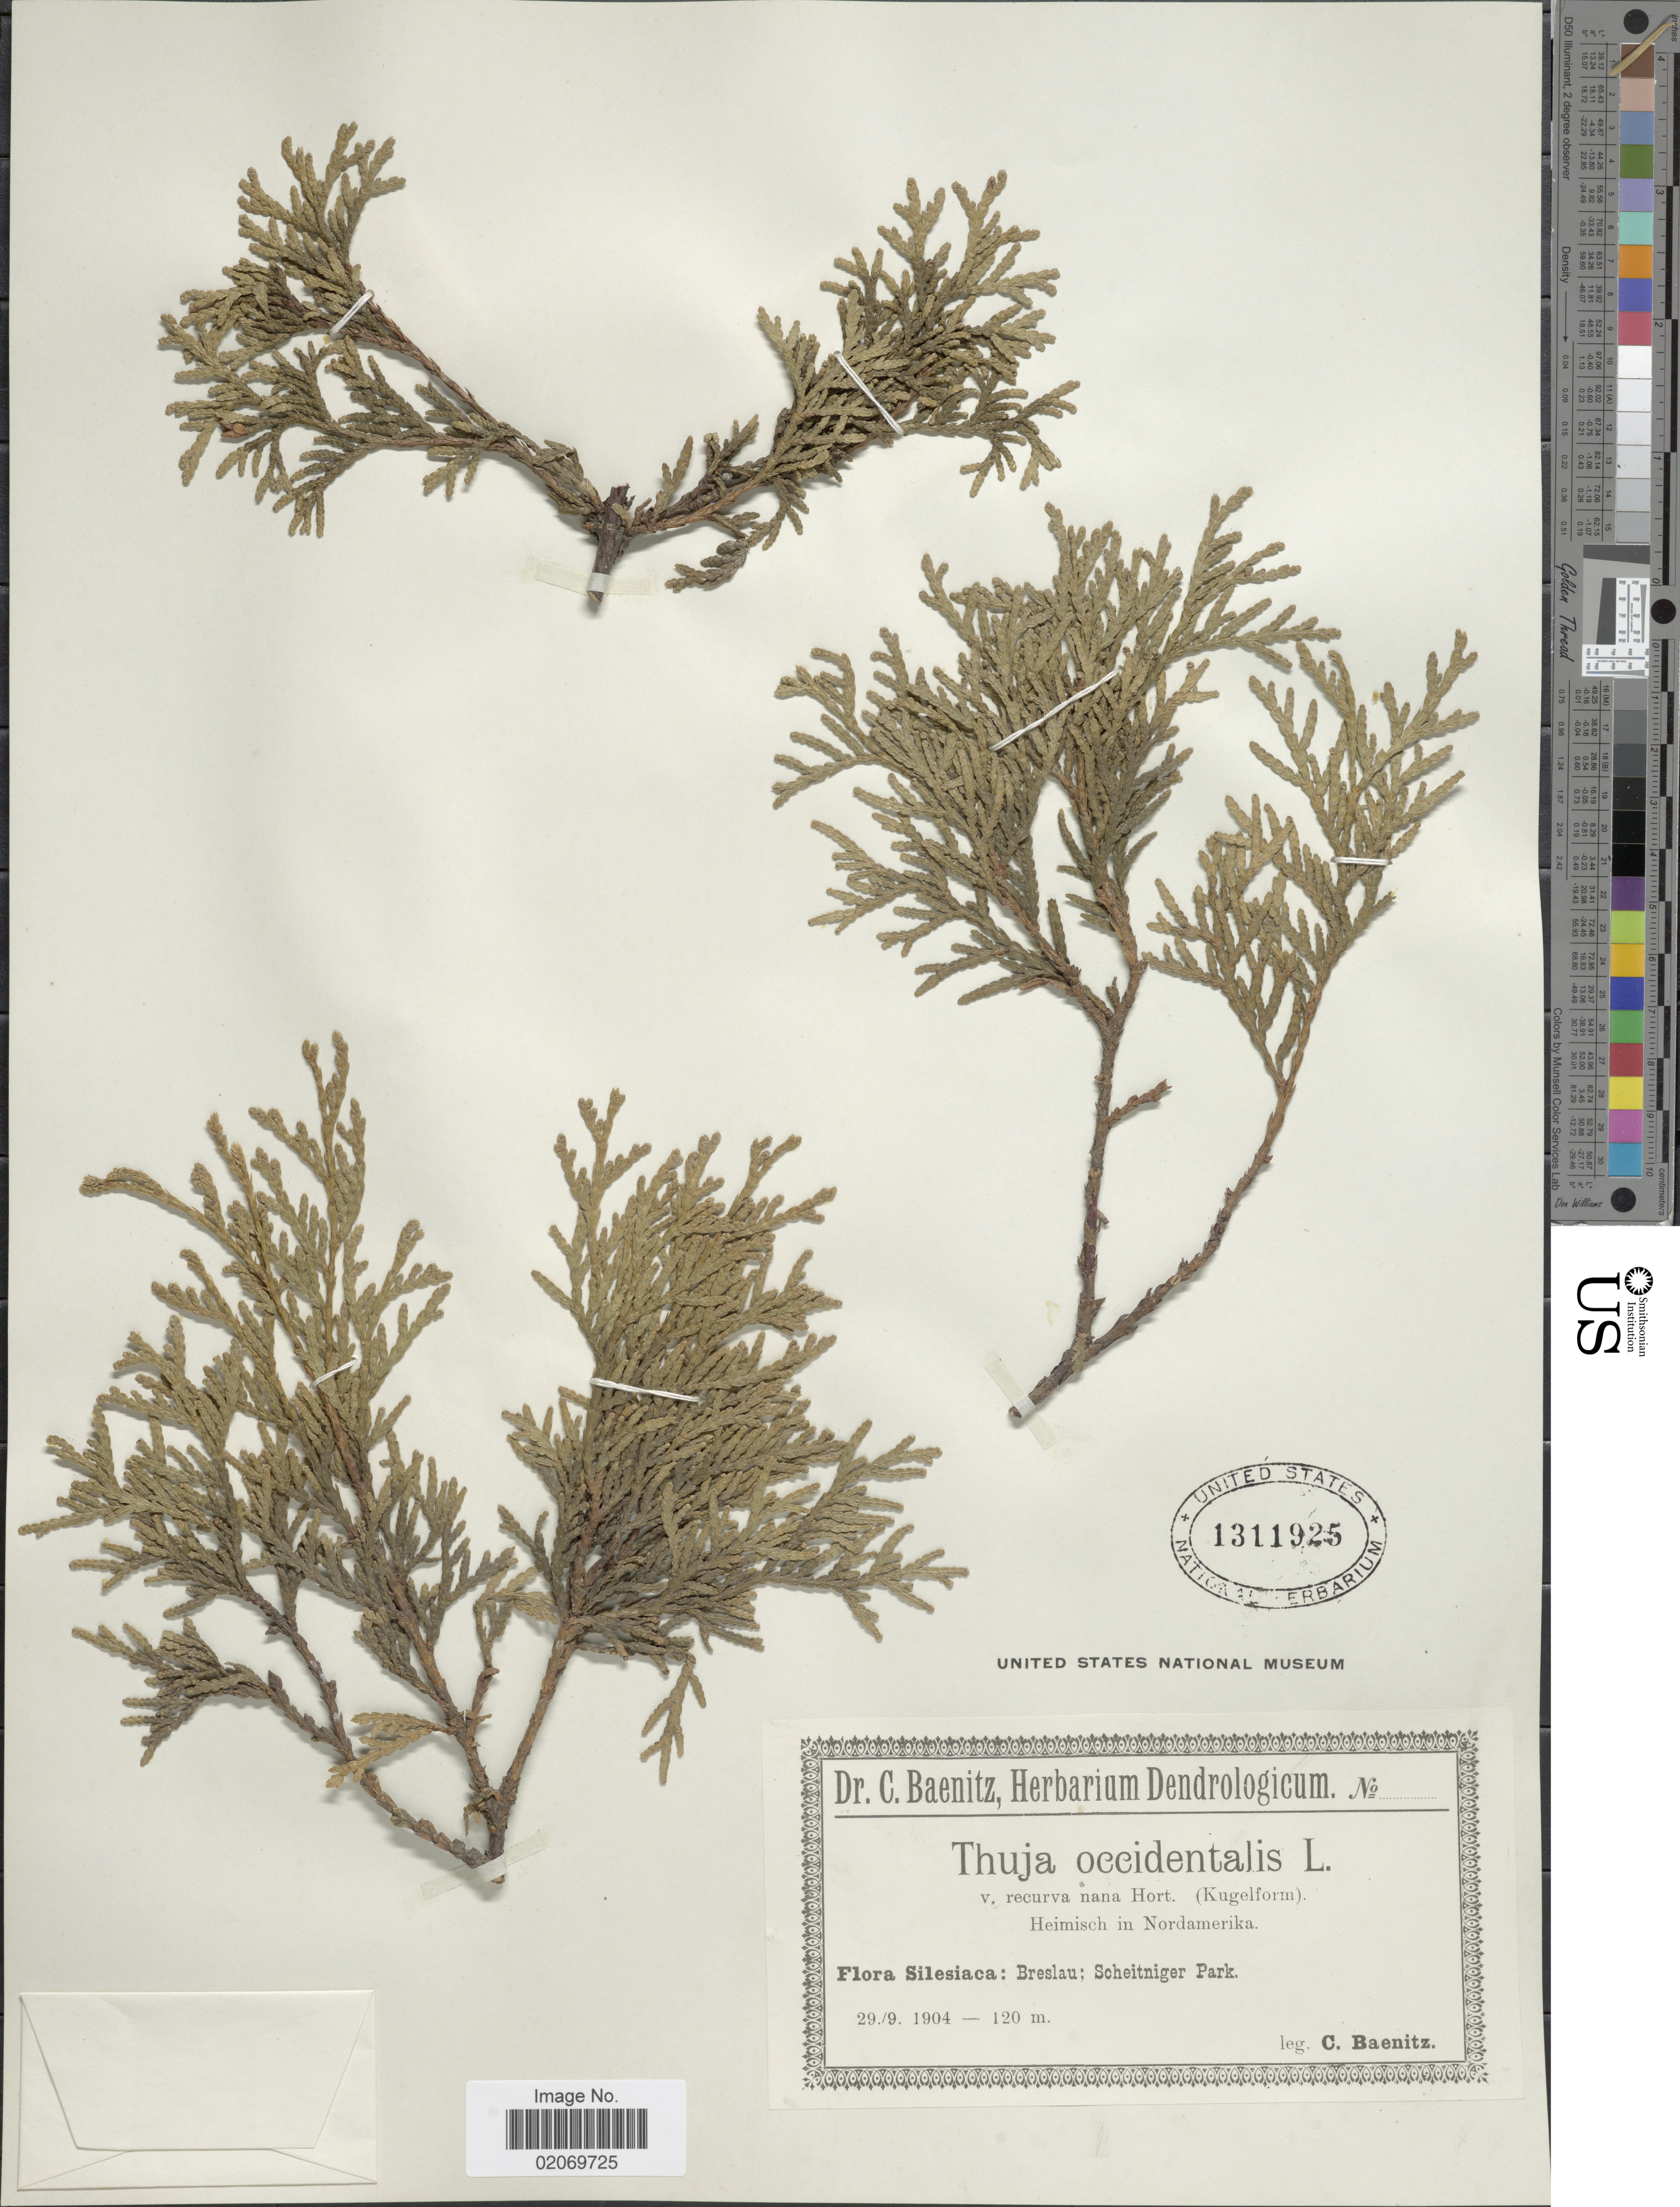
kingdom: Plantae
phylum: Tracheophyta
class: Pinopsida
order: Pinales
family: Cupressaceae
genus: Thuja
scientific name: Thuja occidentalis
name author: L.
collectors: C. G. Baenitz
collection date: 1904-09-29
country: Poland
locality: Silesiaca: Breslau; Scheitniger Park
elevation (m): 120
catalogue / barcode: US 1311925